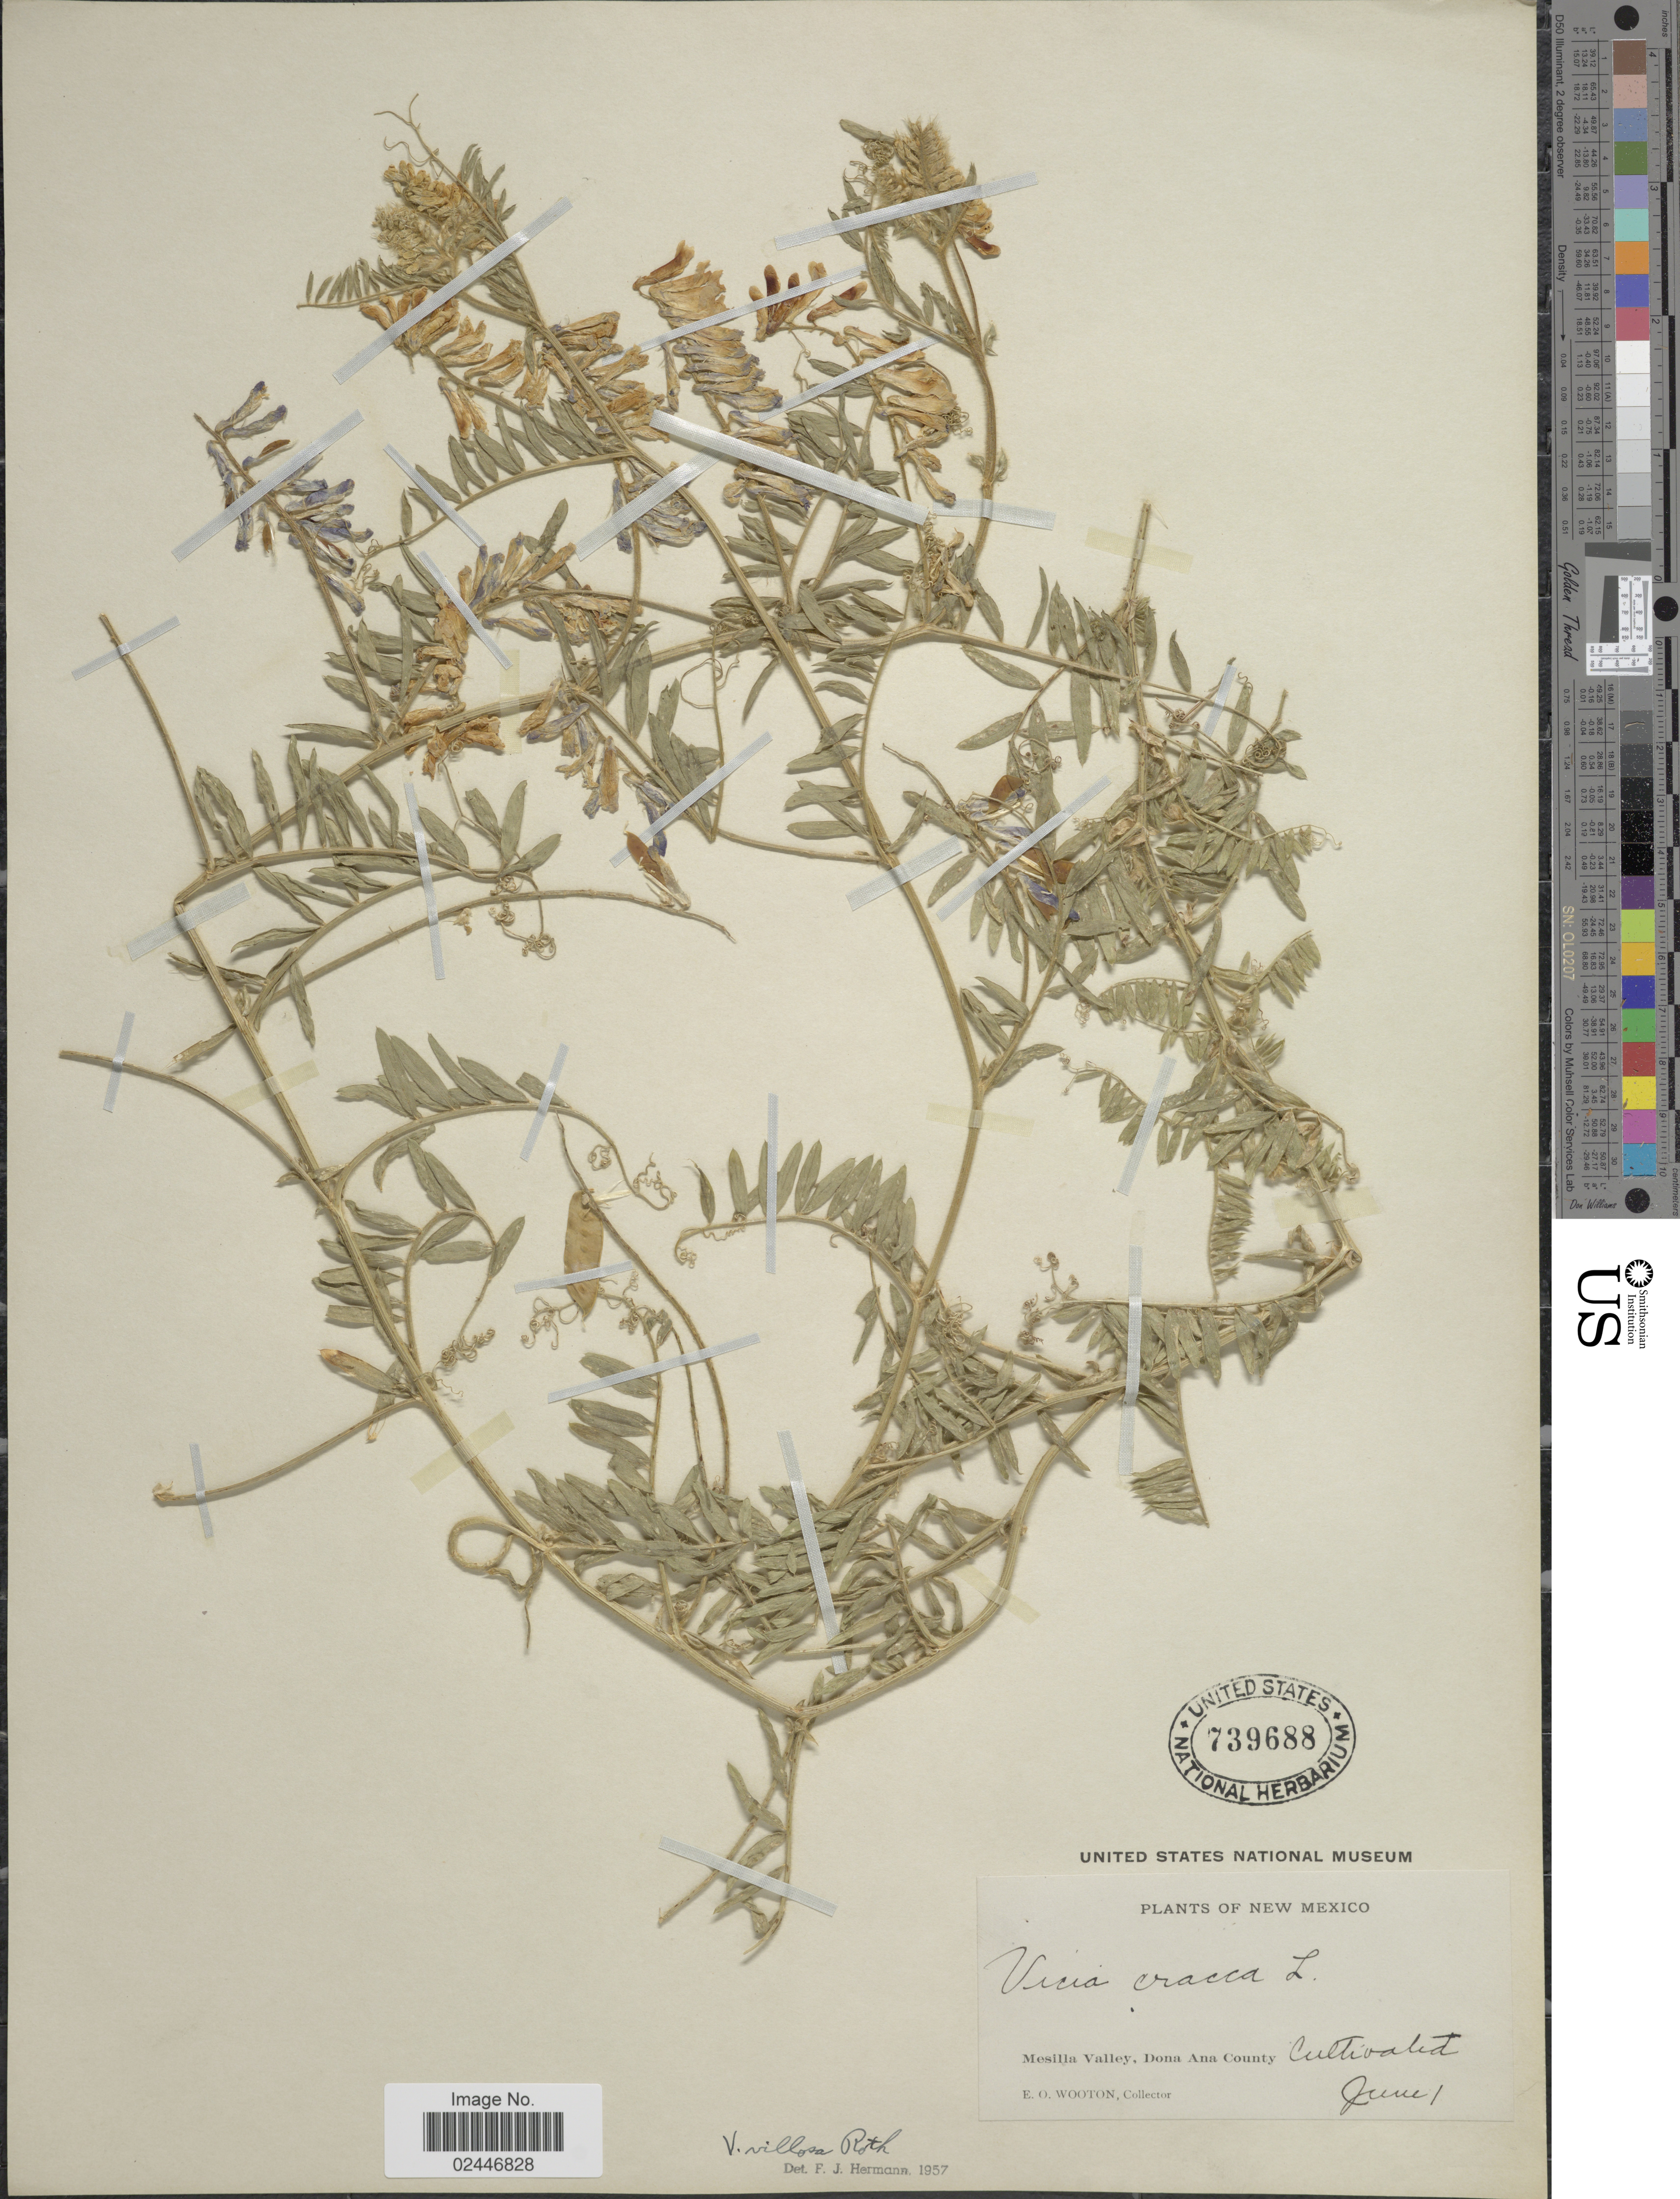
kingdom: Plantae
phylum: Tracheophyta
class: Magnoliopsida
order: Fabales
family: Fabaceae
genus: Vicia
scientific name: Vicia villosa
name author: Roth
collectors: E. O. Wooton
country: United States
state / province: New Mexico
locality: Mesilla Valley, Dona Ana County.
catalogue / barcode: US 739688